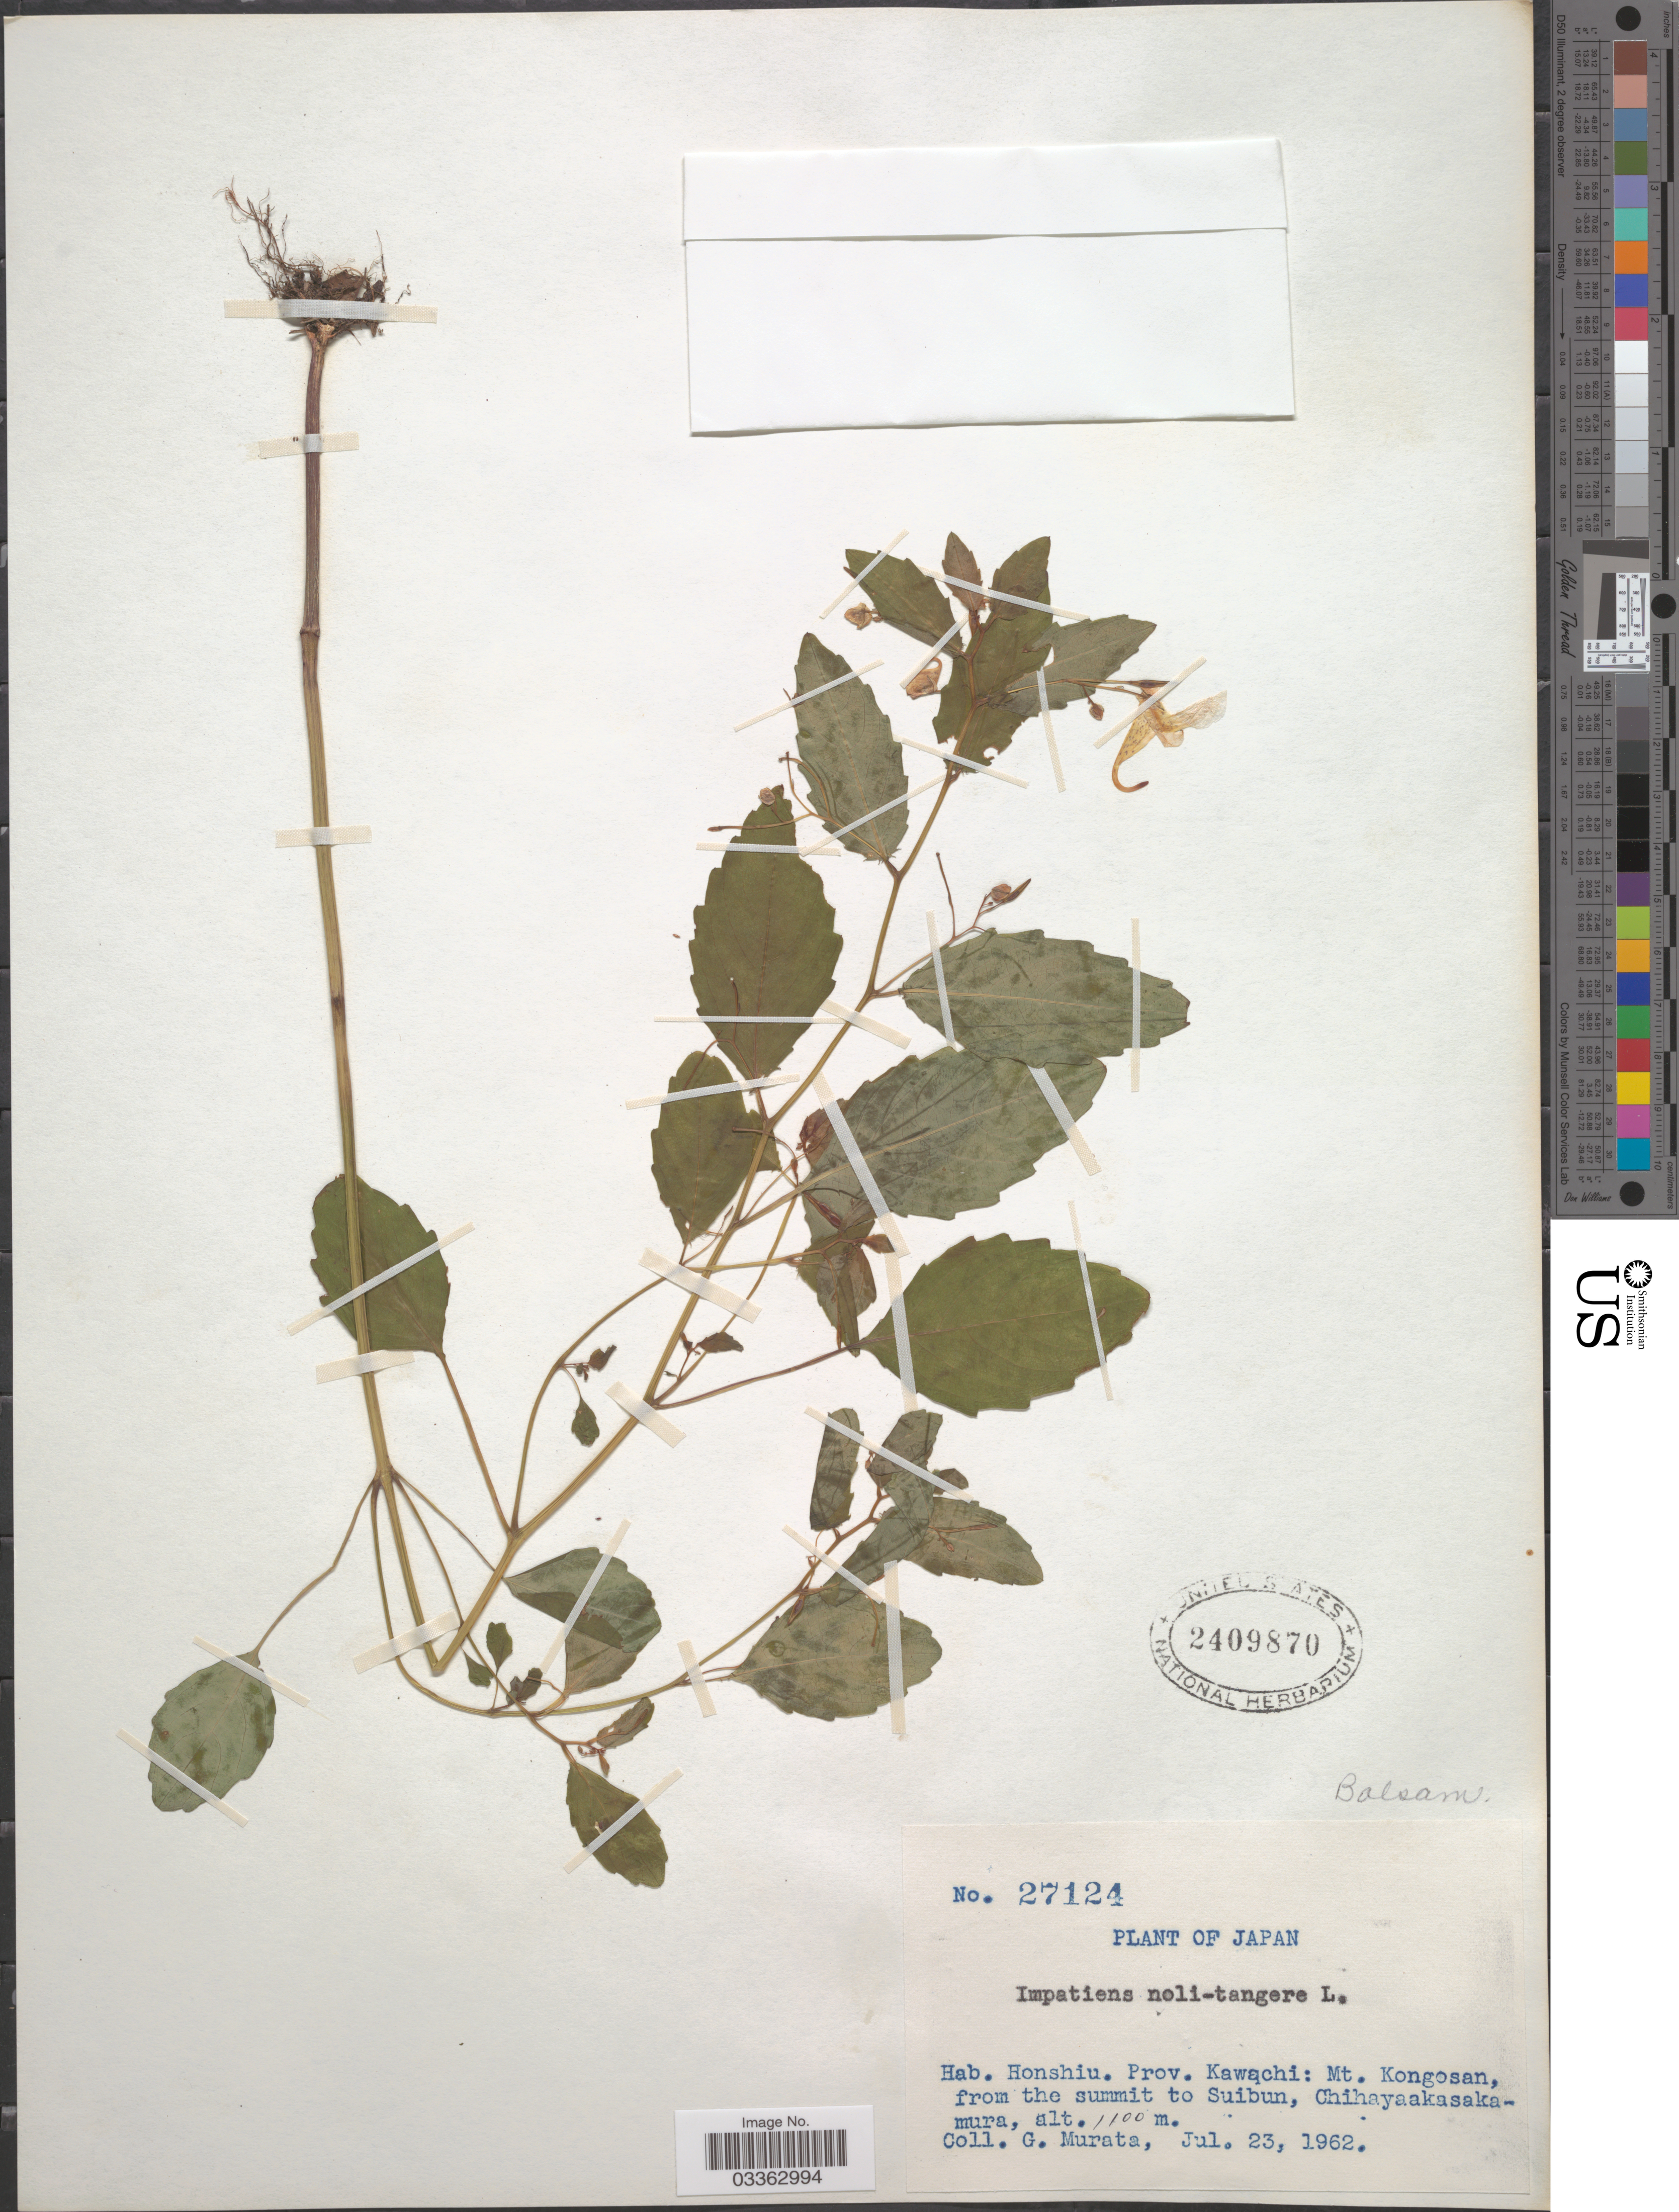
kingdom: Plantae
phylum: Tracheophyta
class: Magnoliopsida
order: Ericales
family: Balsaminaceae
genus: Impatiens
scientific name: Impatiens noli-tangere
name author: L.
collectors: G. Murata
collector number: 27124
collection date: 1962-07-23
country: Japan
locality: Honshiu. Prov. Kawachi: Mt. Kongosan, from the summit to Suibun, Chihayaakasakamura.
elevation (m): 1100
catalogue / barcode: US 2409870